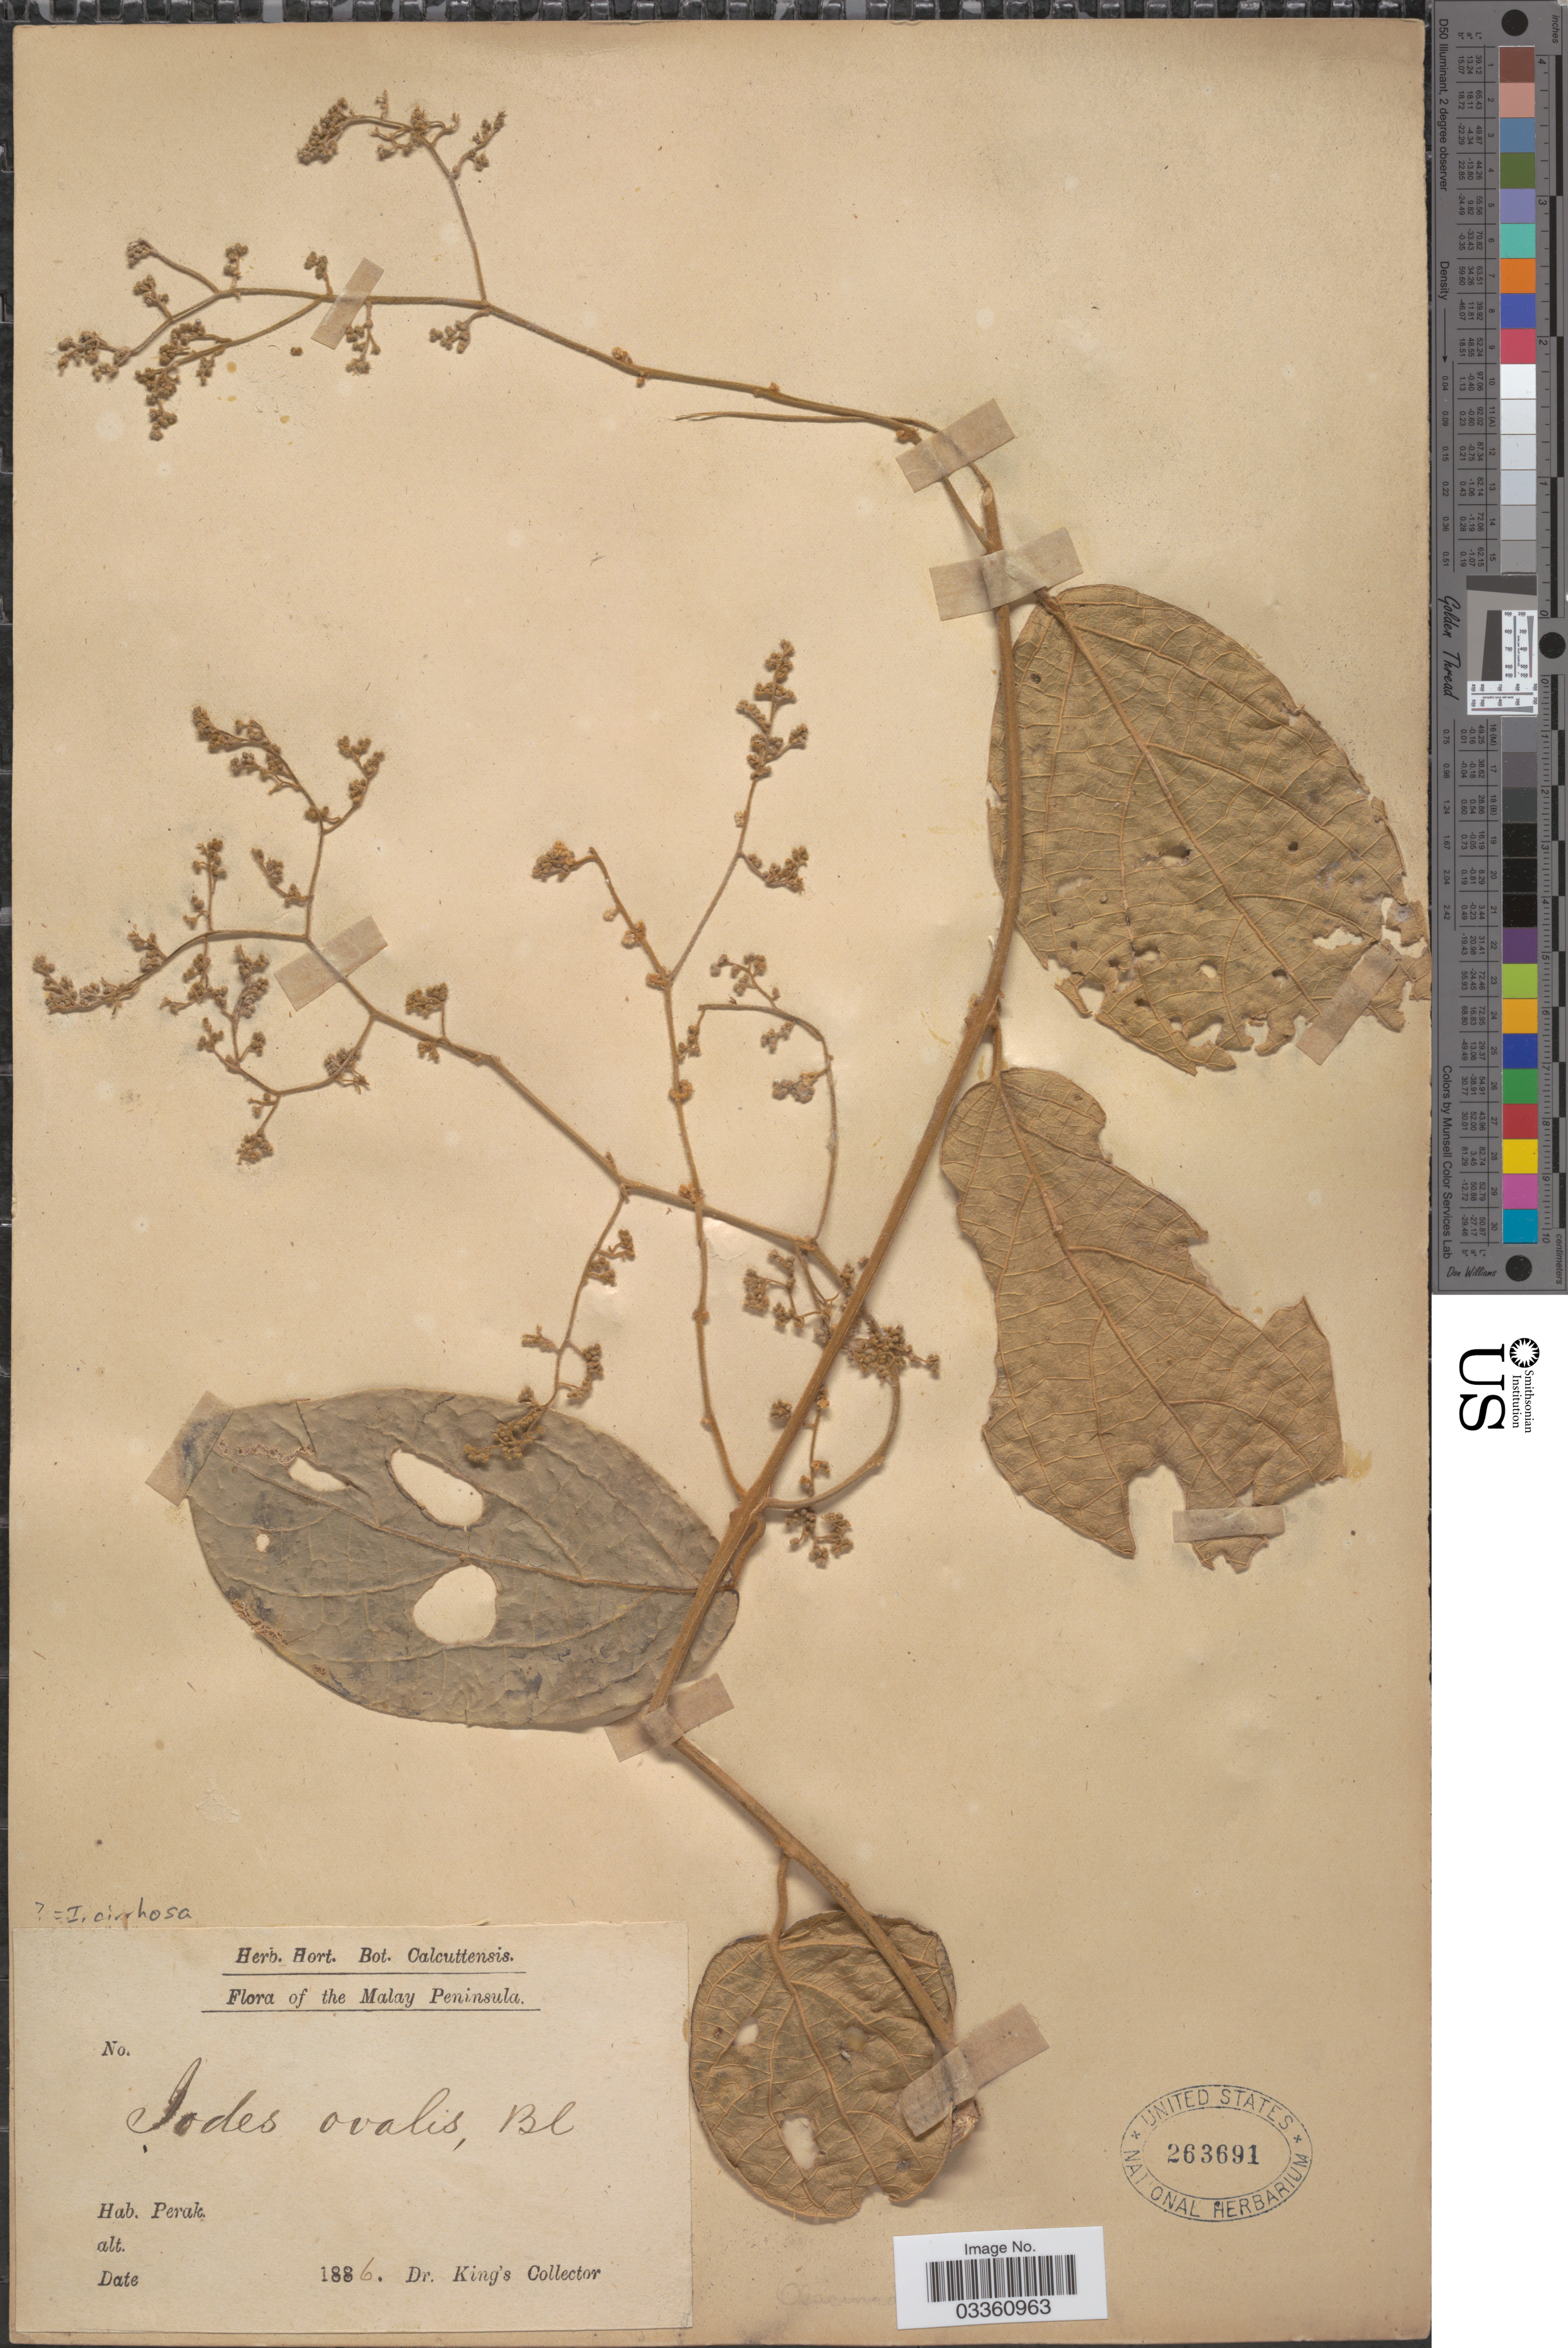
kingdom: Plantae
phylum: Tracheophyta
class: Magnoliopsida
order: Icacinales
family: Icacinaceae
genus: Iodes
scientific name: Iodes cirrhosa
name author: Turcz.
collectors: Dr. King's collector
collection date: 1886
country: Malaysia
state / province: Perak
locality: The Malay Peninsula.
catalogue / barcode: US 263691